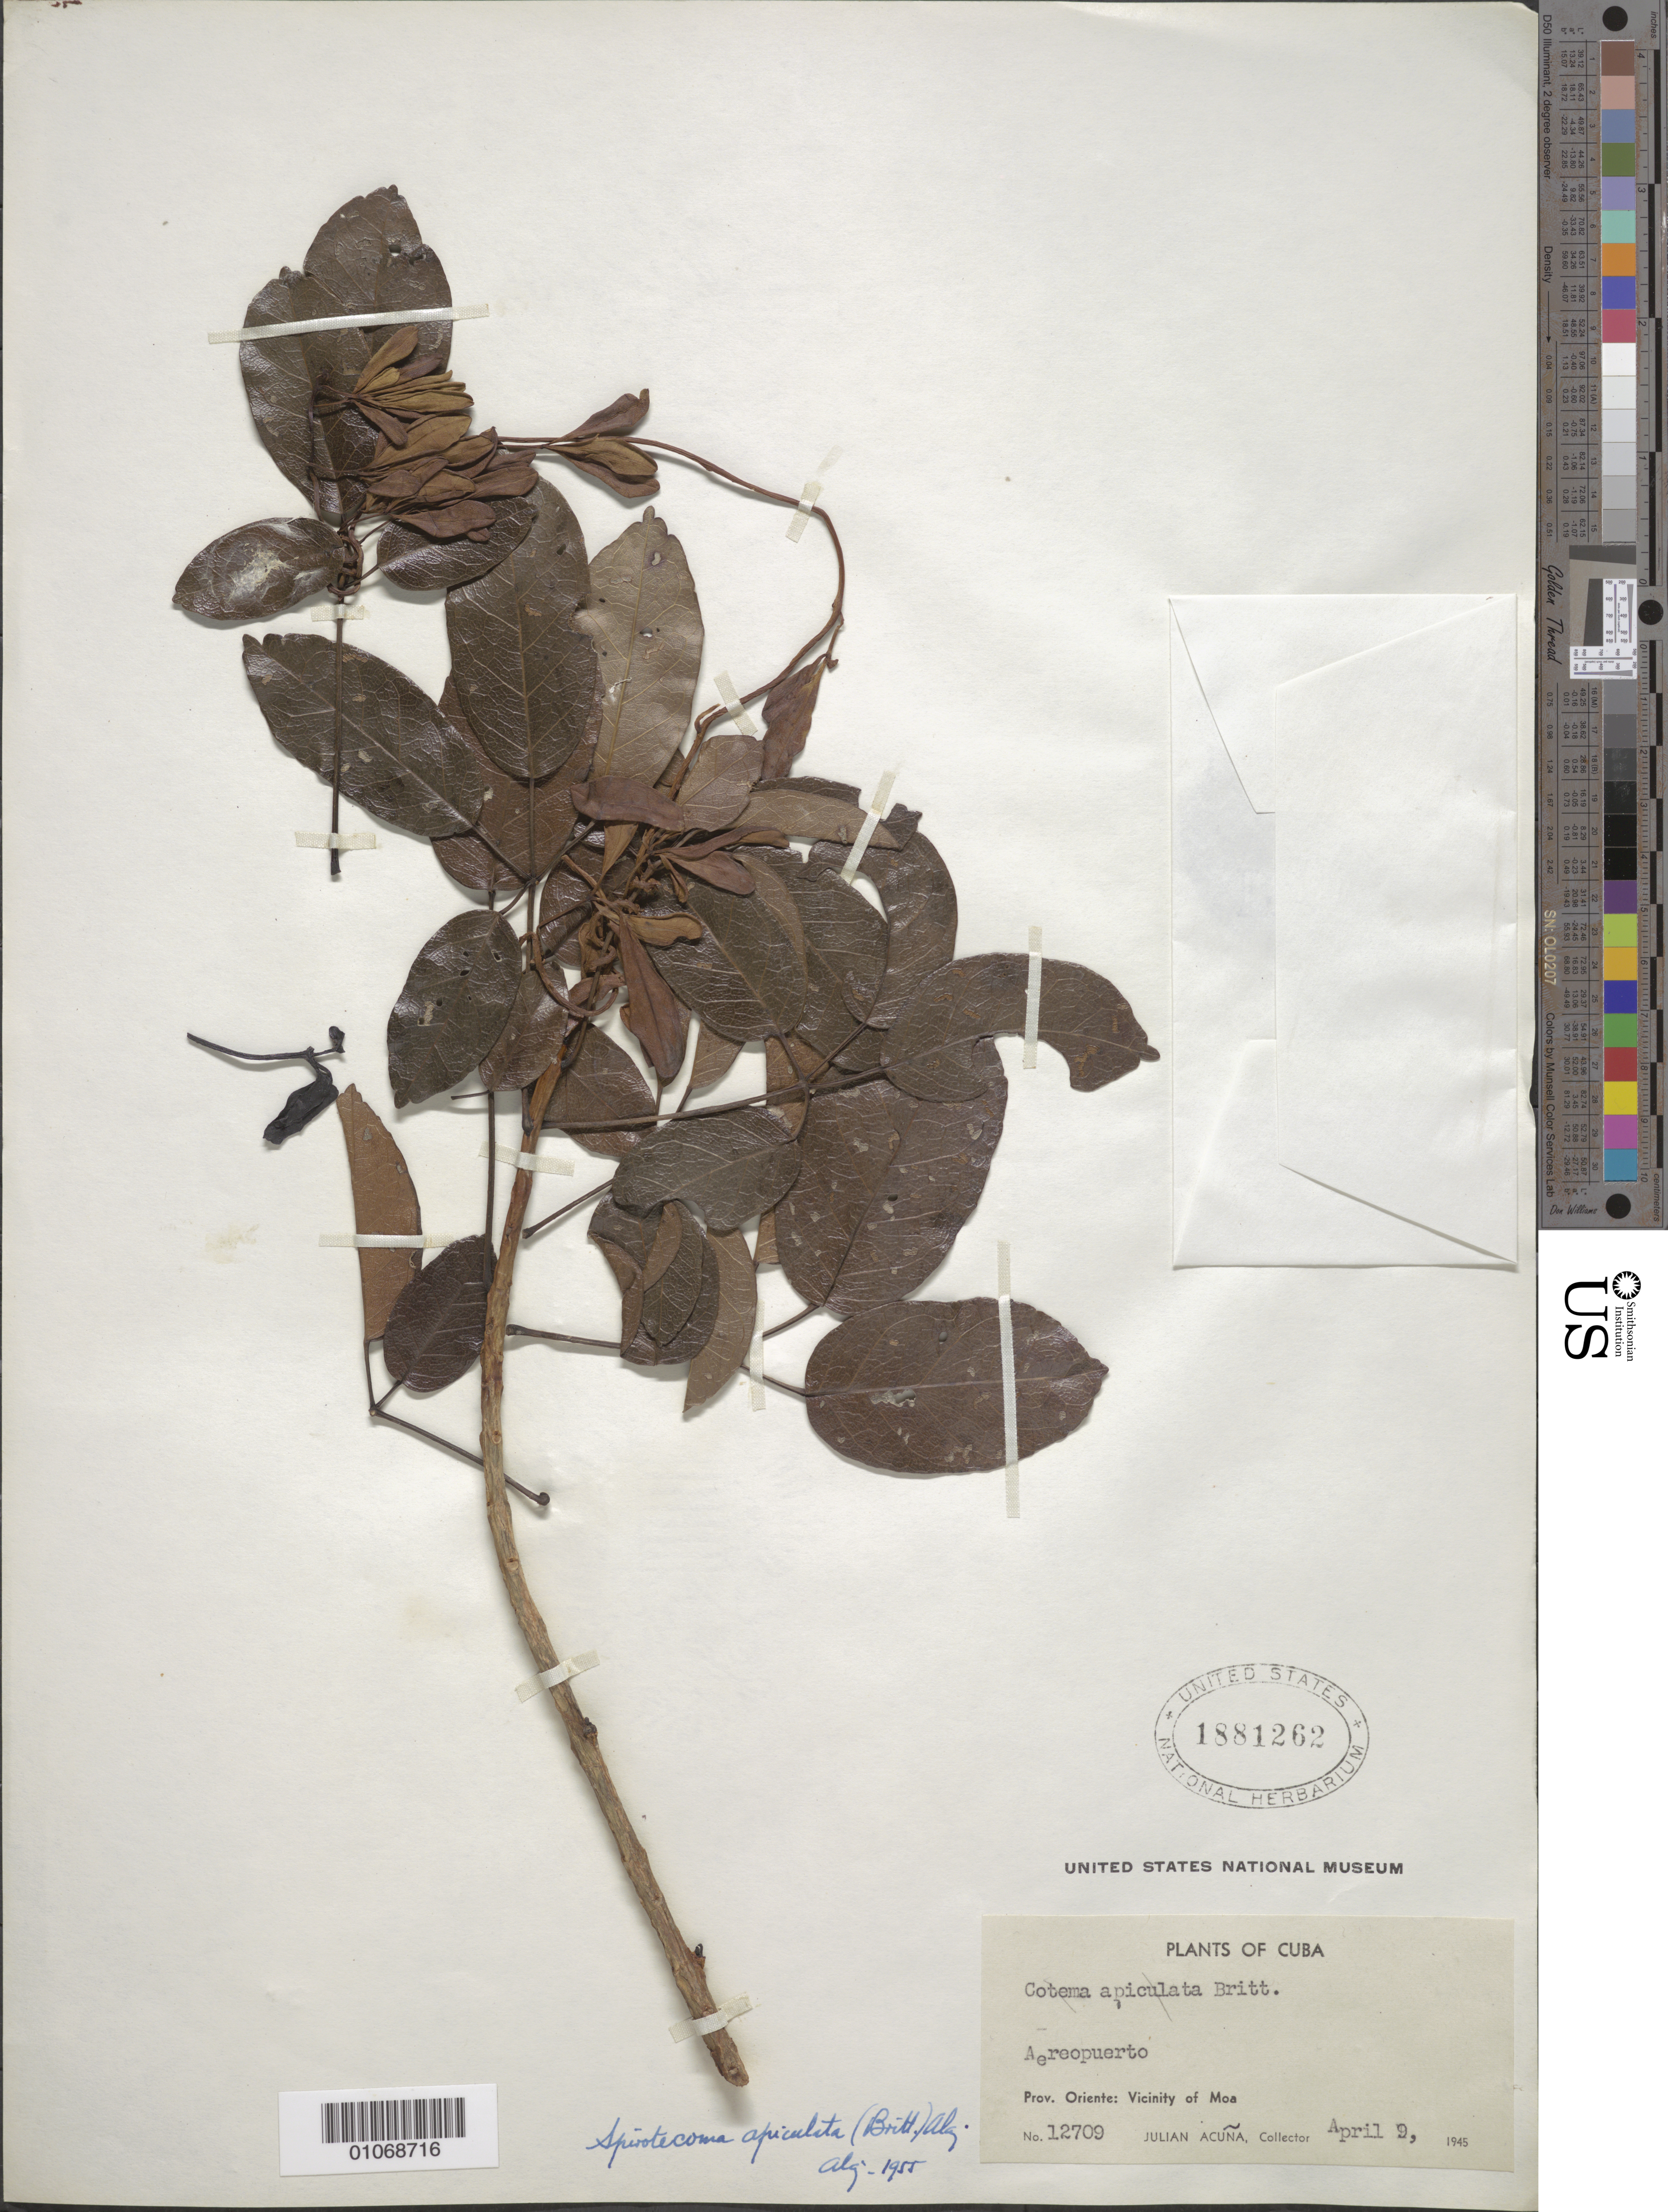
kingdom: Plantae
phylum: Tracheophyta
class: Magnoliopsida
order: Lamiales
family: Bignoniaceae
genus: Spirotecoma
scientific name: Spirotecoma apiculata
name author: (Britton) Alain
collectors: J. Acuña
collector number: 12709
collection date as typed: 09 Apr 1945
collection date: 1945-04-09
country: Cuba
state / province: Holguin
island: Cuba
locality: Airport, vicinity of Moa [Oriente]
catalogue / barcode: US 1881262